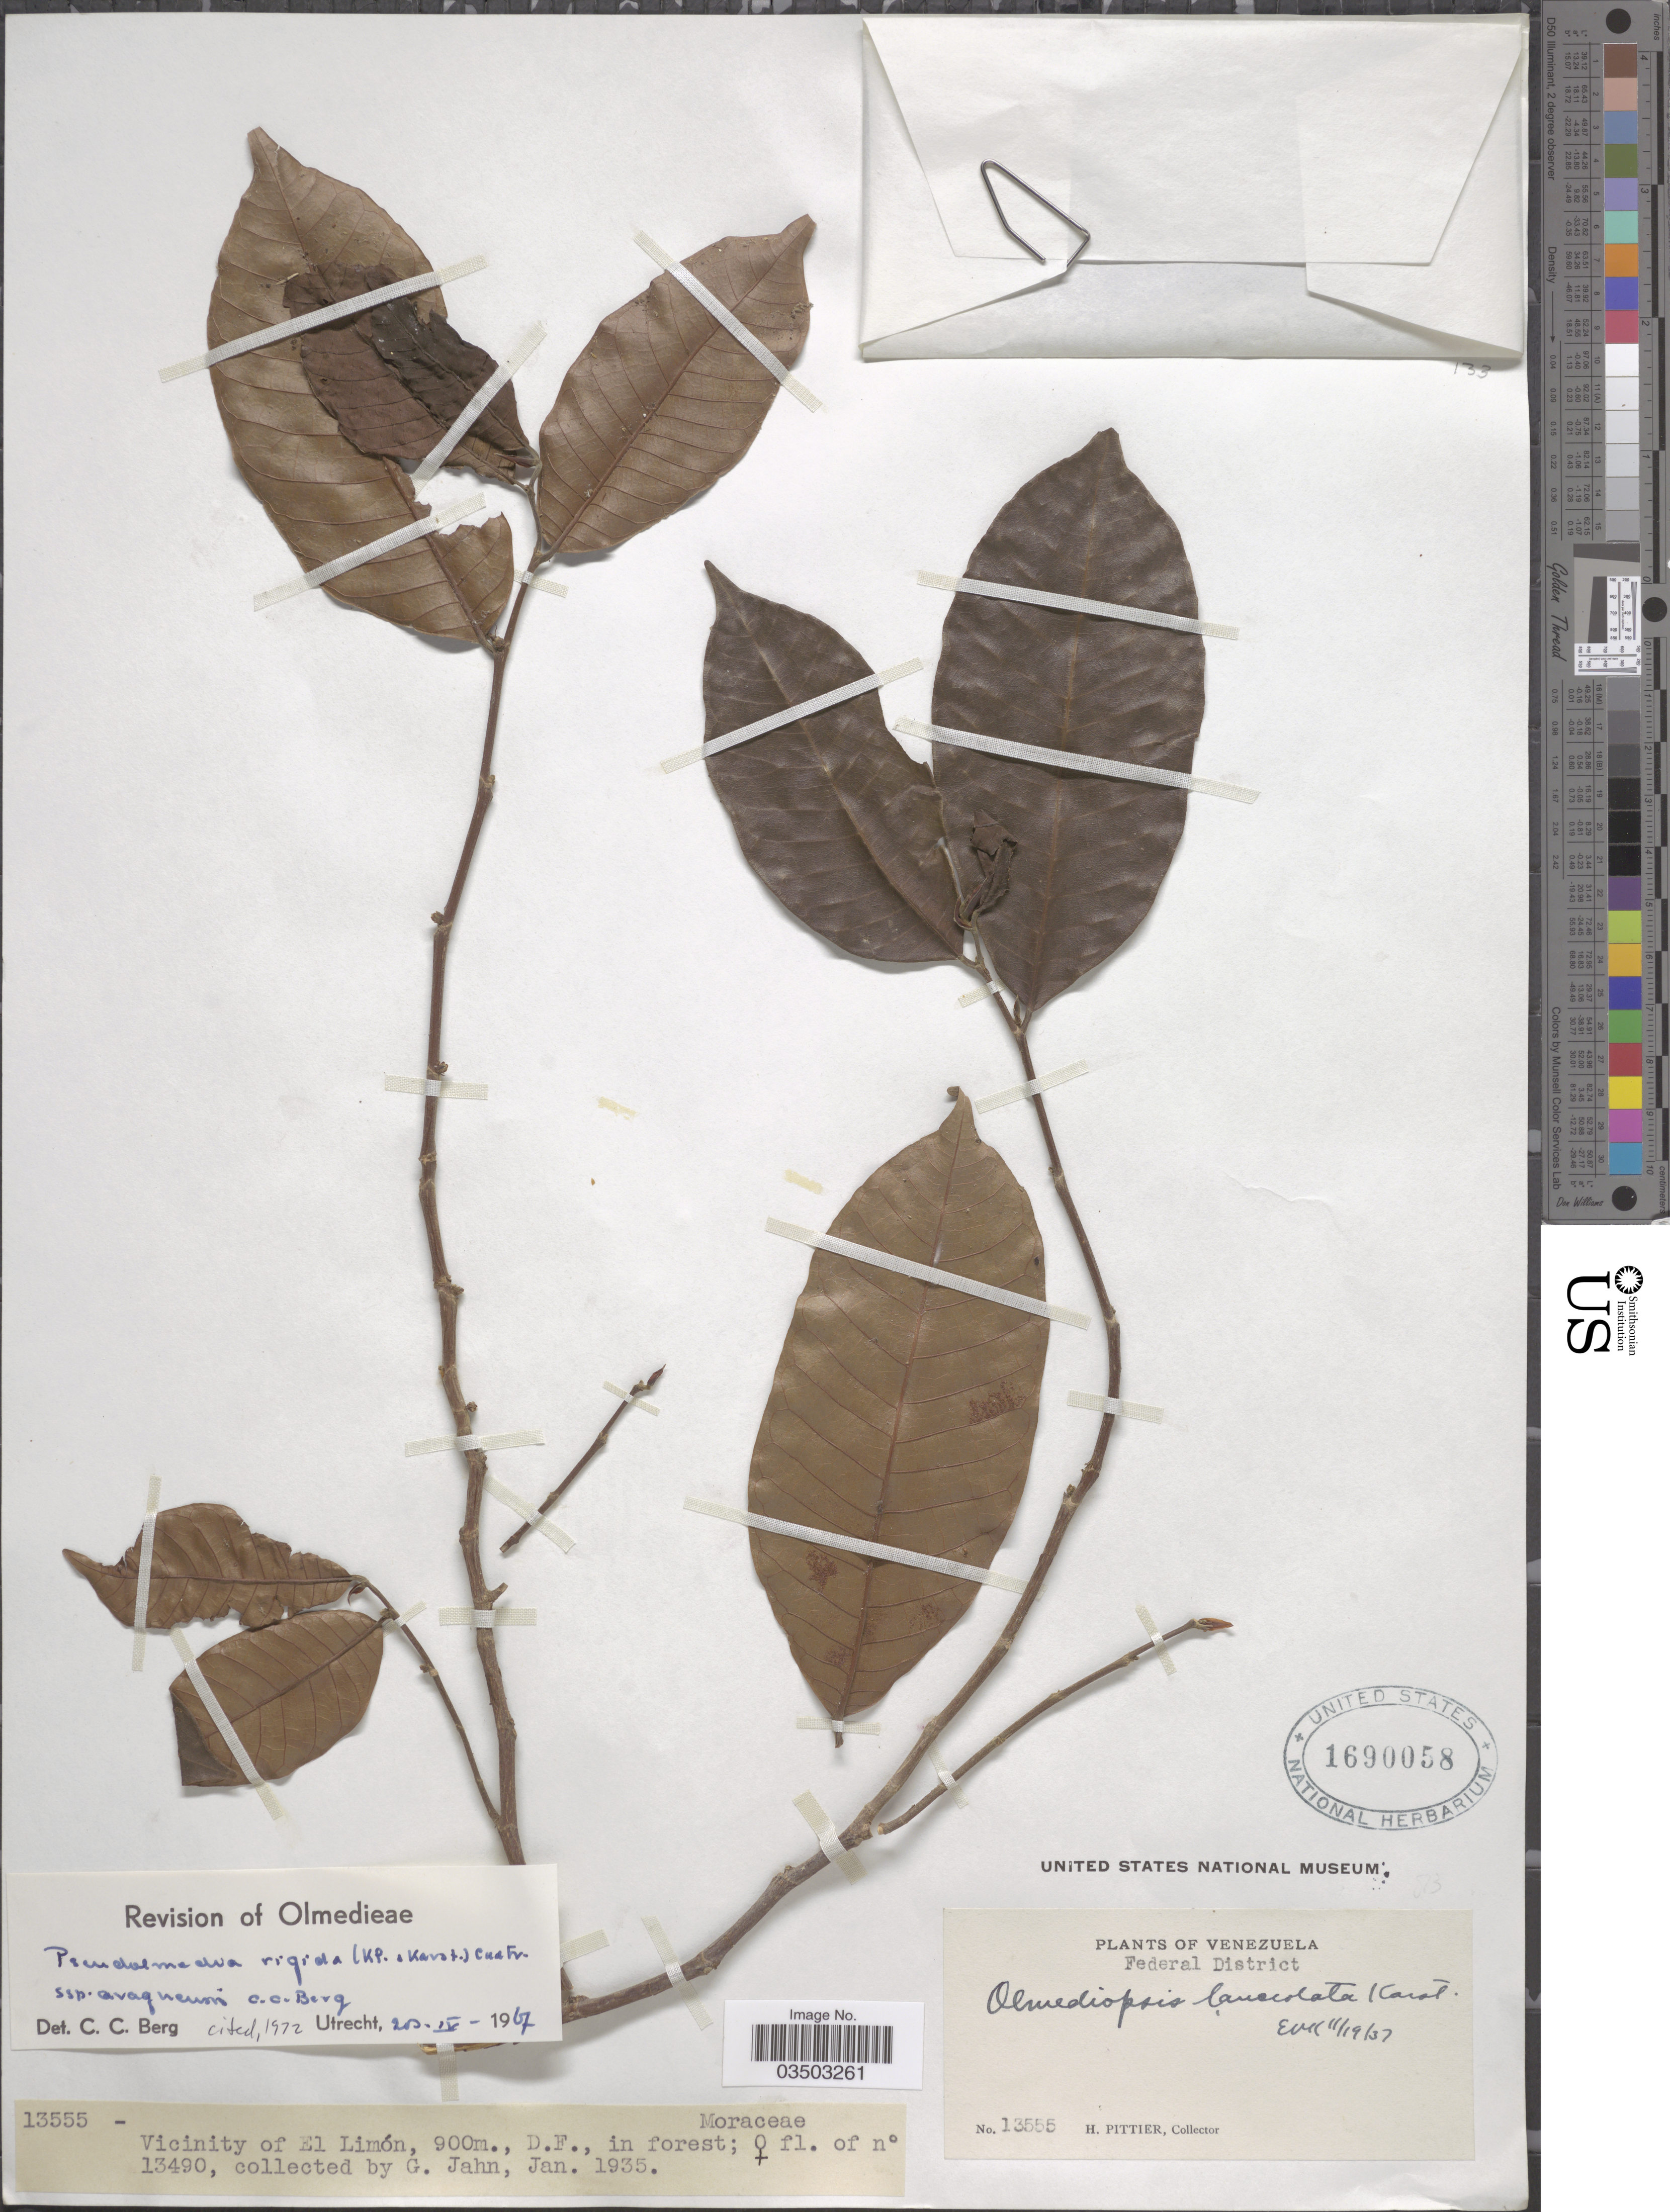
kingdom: Plantae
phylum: Tracheophyta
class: Magnoliopsida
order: Rosales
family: Moraceae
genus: Pseudolmedia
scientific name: Pseudolmedia rigida subsp. araguensis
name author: C.C. Berg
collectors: G. Jahn & H. F. Pittier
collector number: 13555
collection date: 1935-01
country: Venezuela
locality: Vicinity of El Limón. D.F. Federal District.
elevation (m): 900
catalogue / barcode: US 1690058